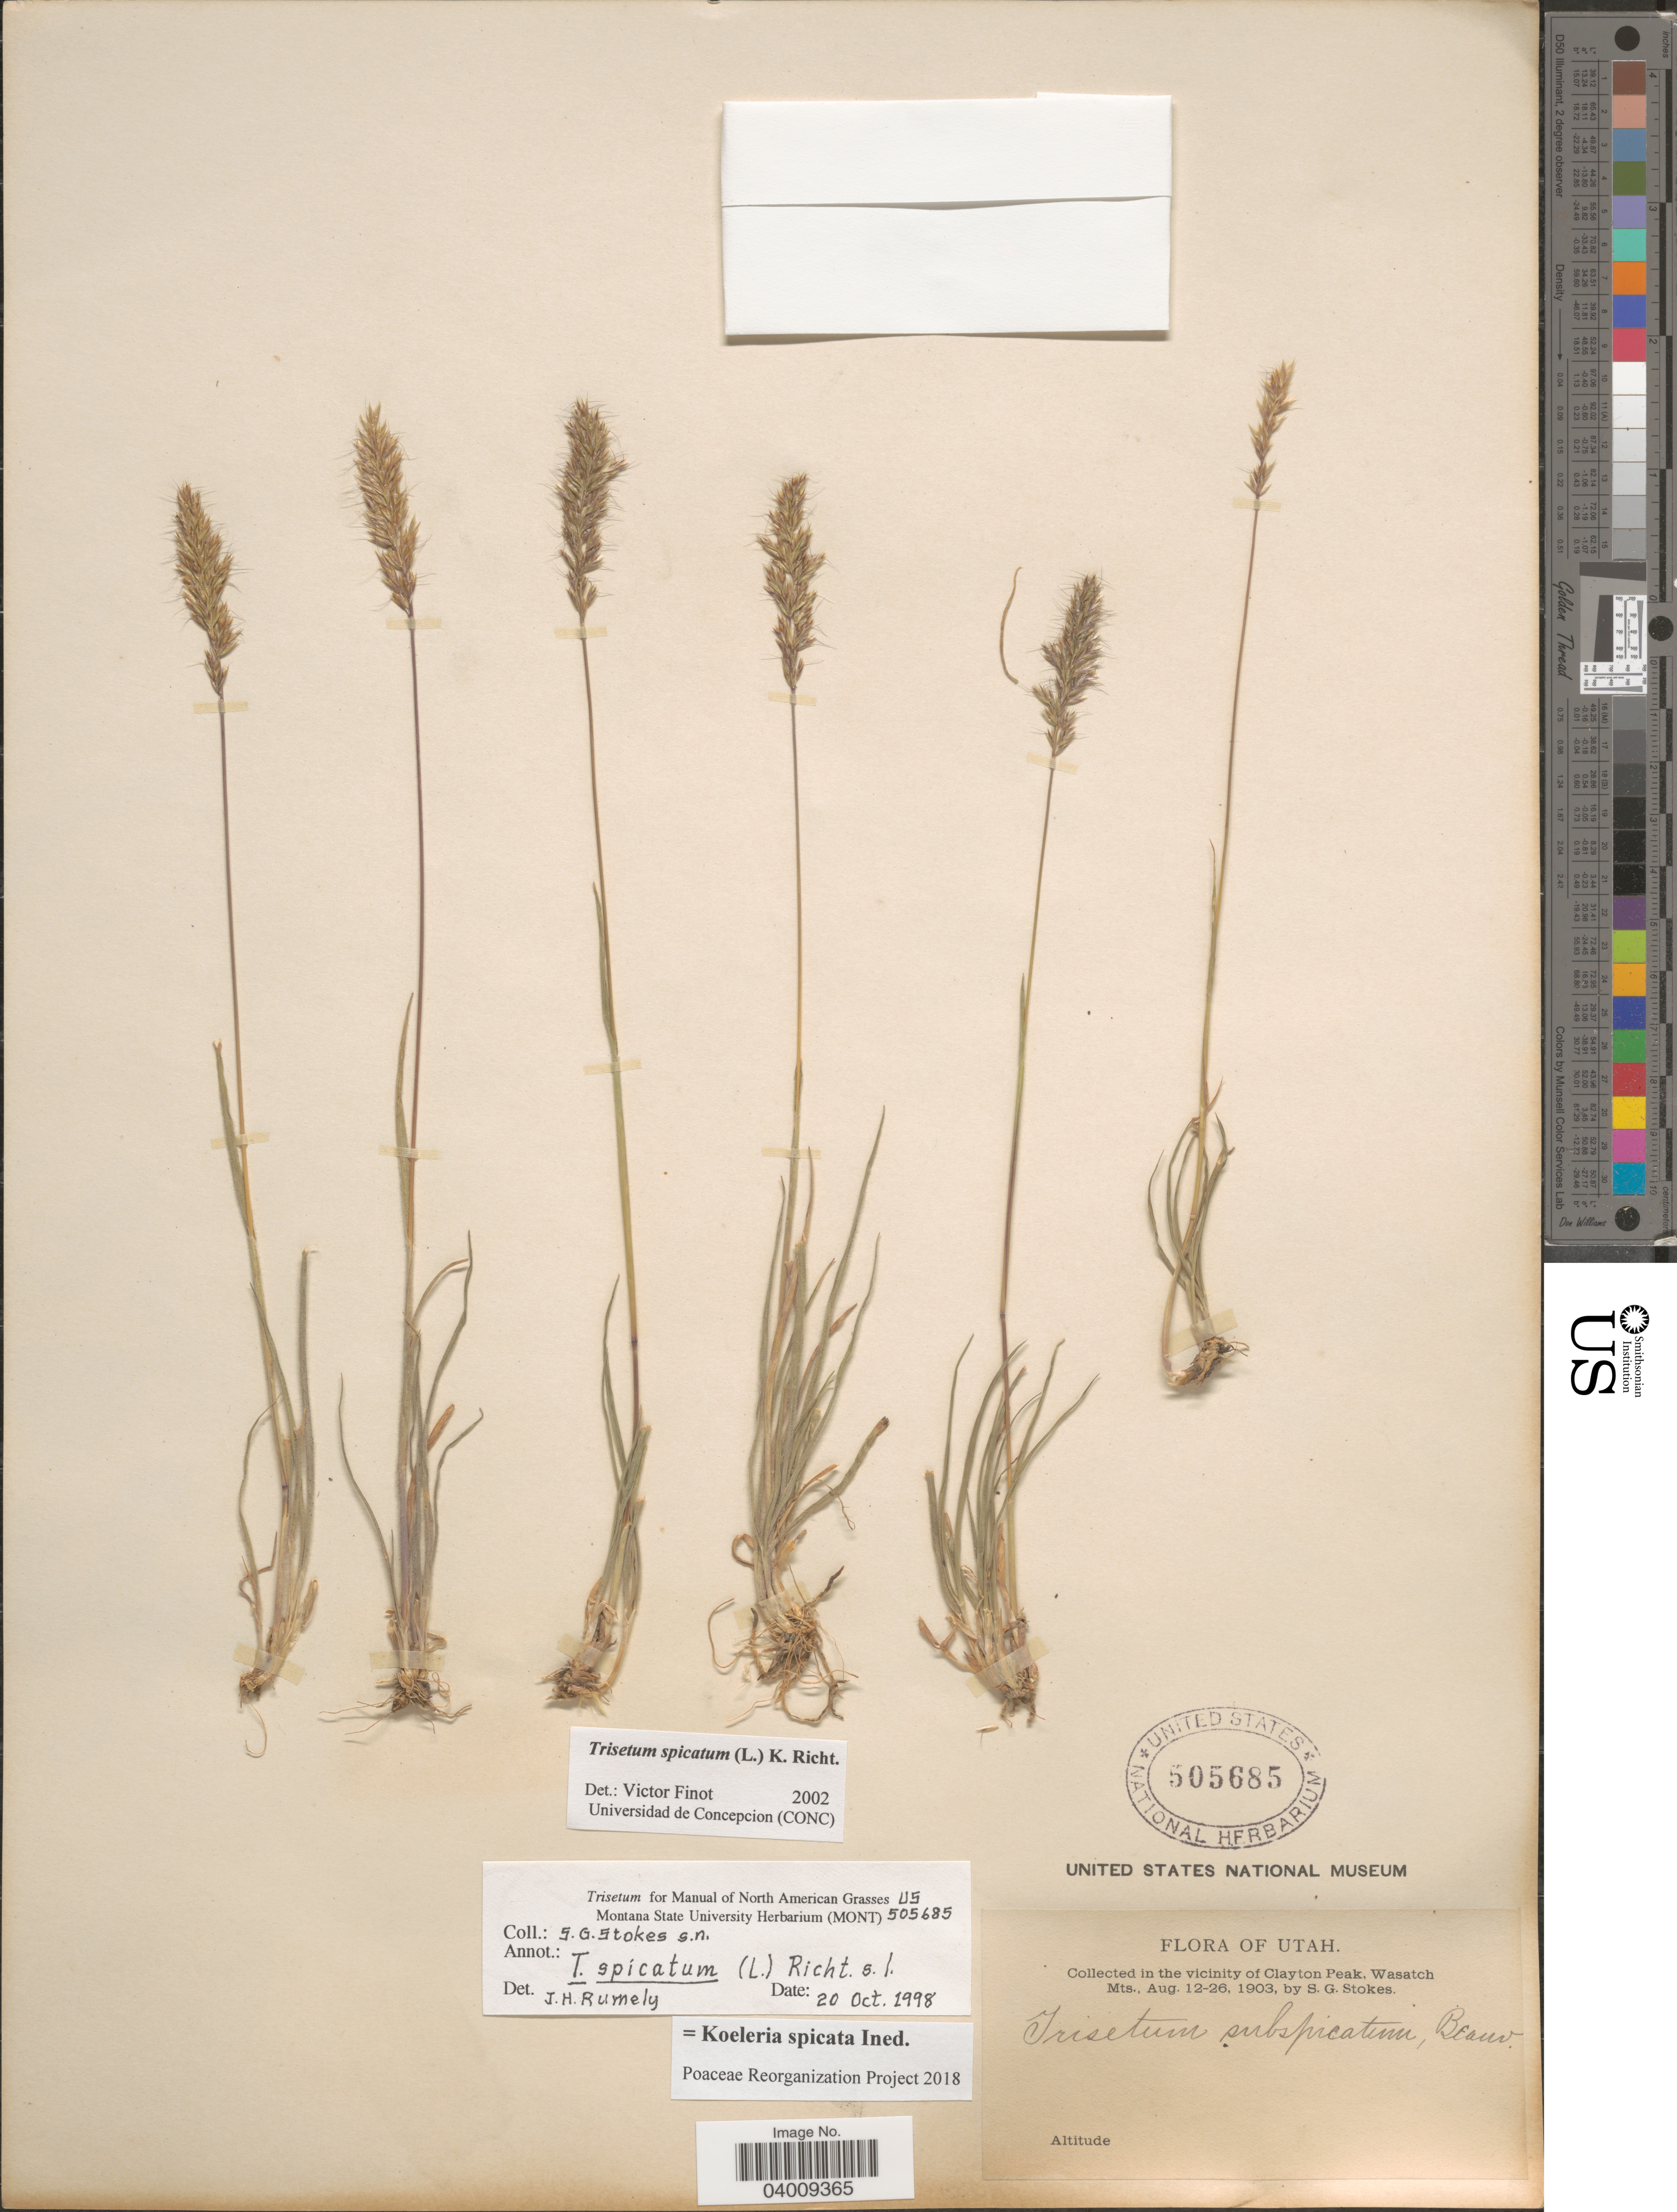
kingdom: Plantae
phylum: Tracheophyta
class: Liliopsida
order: Poales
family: Poaceae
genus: Koeleria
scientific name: Koeleria spicata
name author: (L.) Barberá et al.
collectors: S. G. Stokes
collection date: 1903-08-12/1903-08-26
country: United States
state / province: Utah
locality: In the vicinity of Clayton Peak, Wasatch Mts.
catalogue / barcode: US 505685